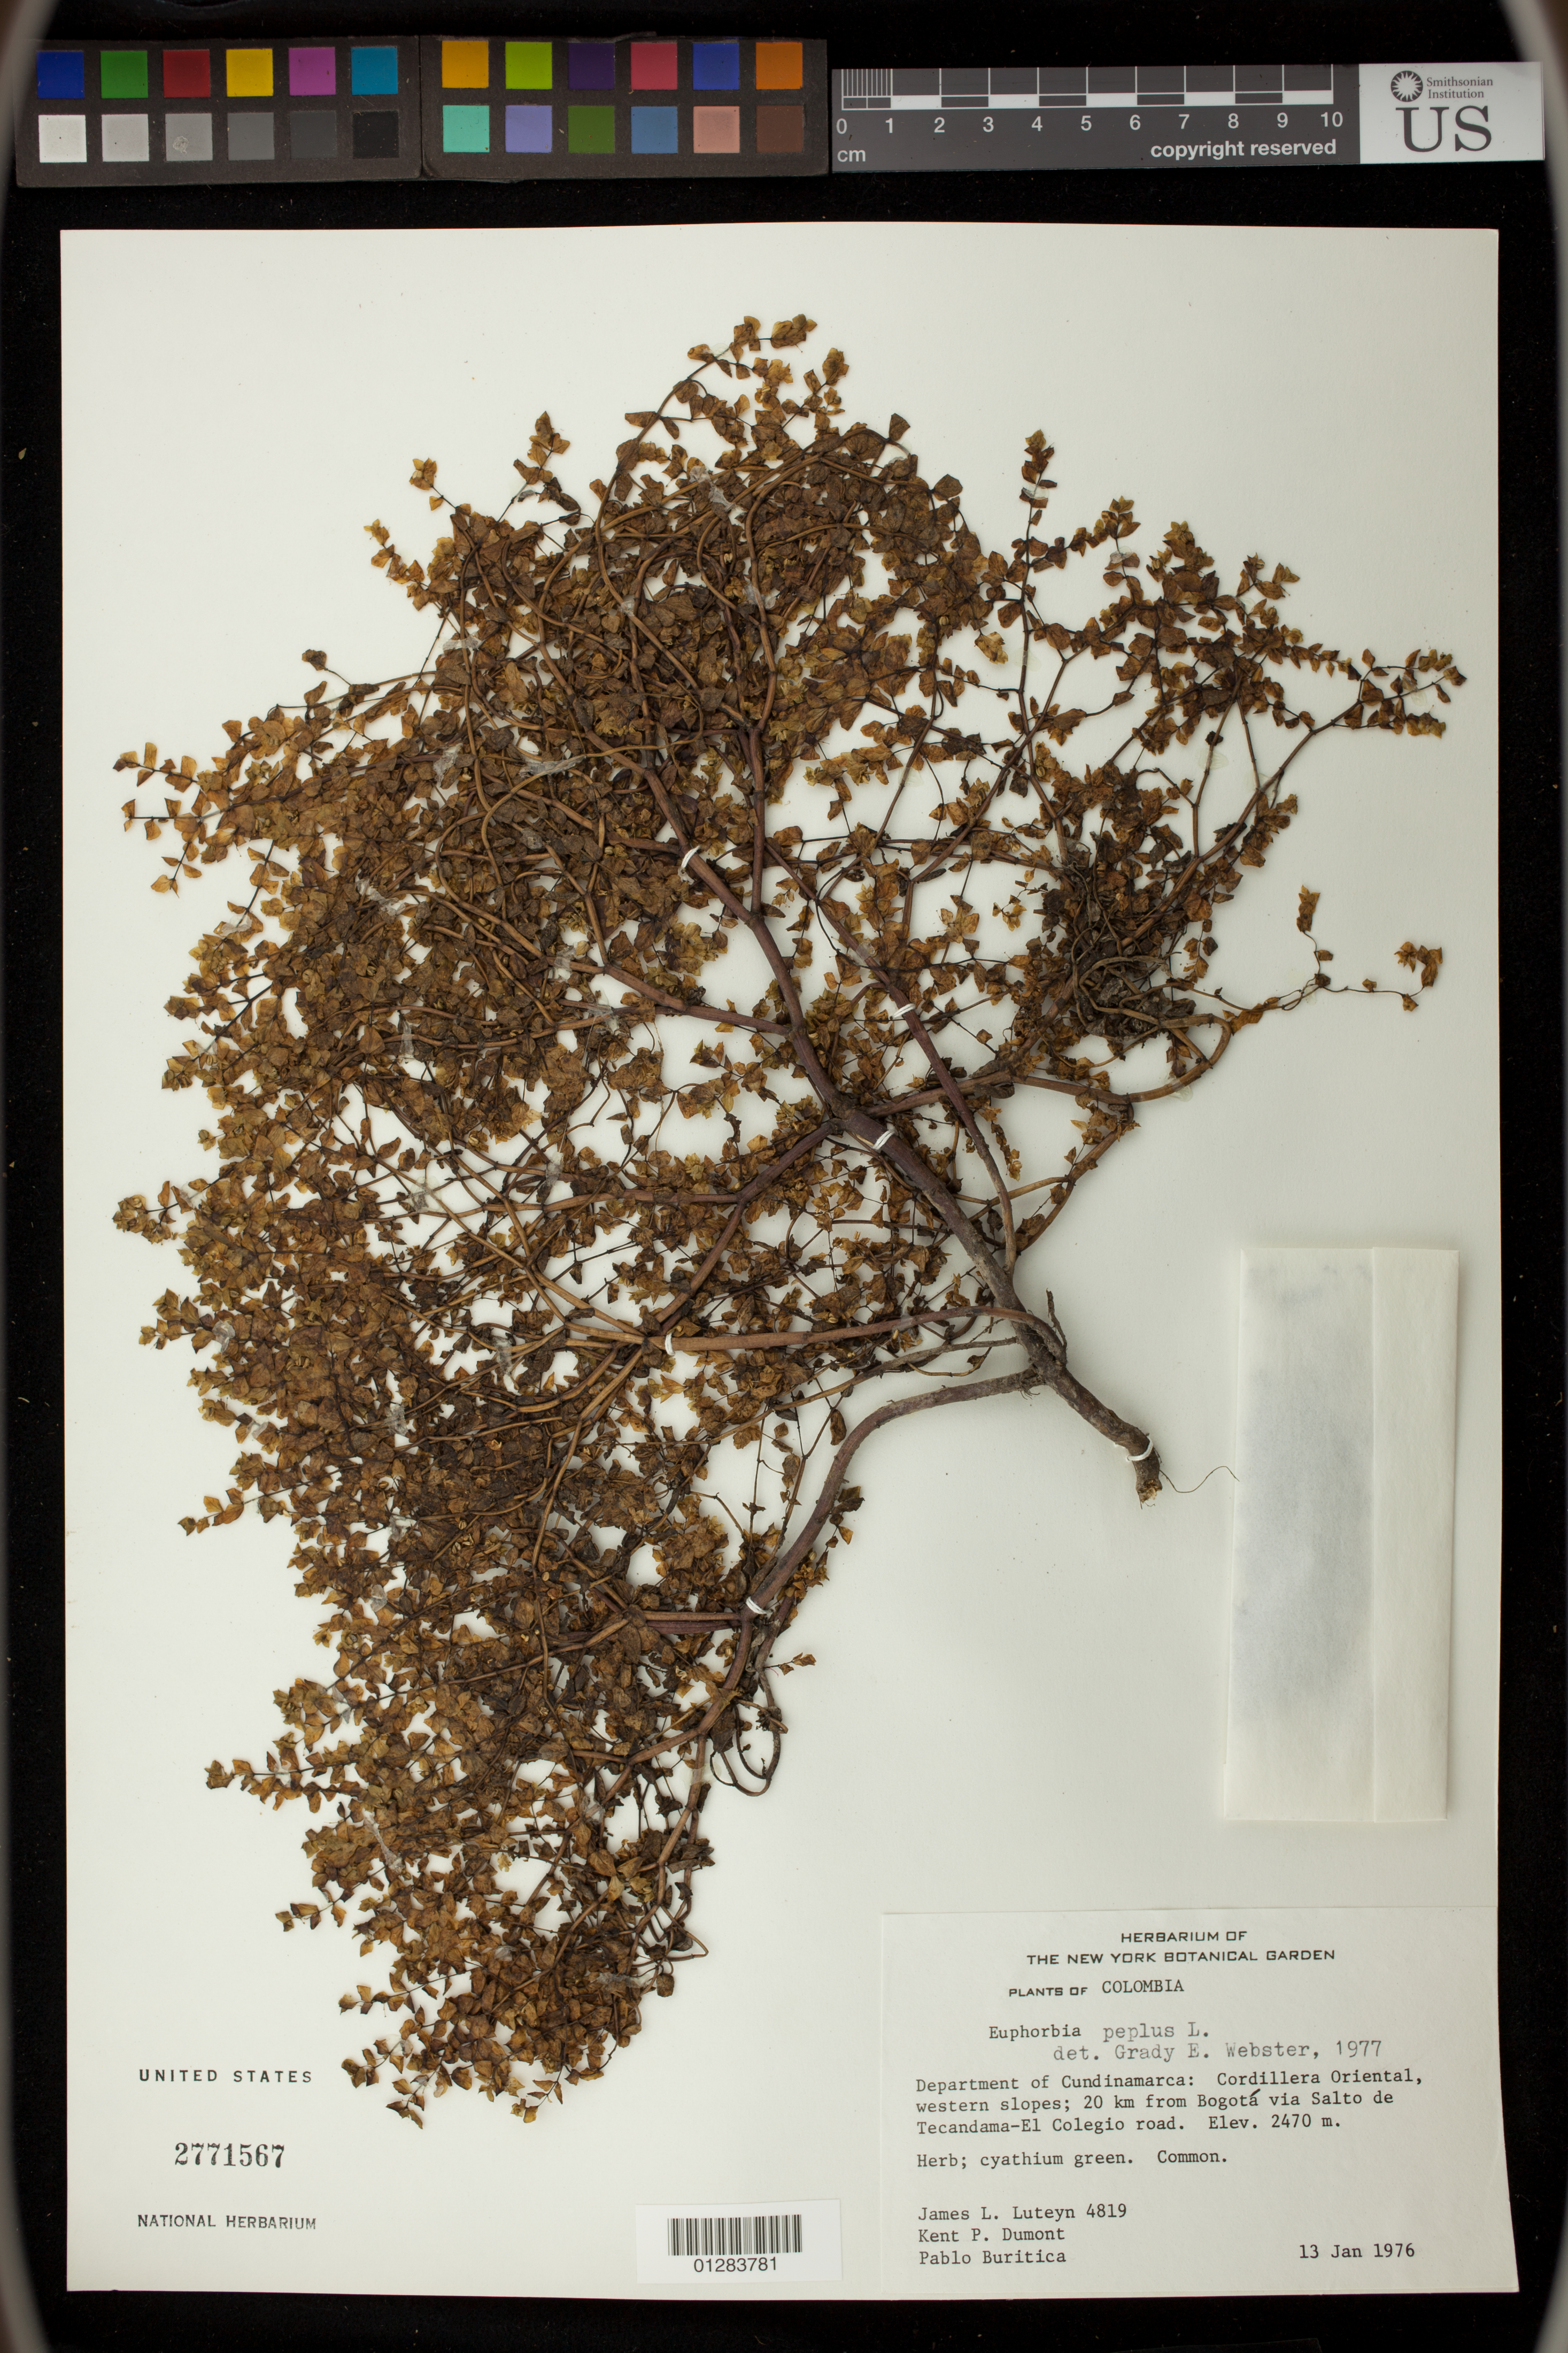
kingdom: Plantae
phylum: Tracheophyta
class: Magnoliopsida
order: Malpighiales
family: Euphorbiaceae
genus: Euphorbia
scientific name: Euphorbia peplus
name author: L.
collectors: J. L. Luteyn, K. P. Dumont & P. Buritica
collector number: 4819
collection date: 1976-01-13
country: Colombia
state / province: Cundinamarca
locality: Cordillera Oriental, western slopes; 20 km from Bogota via Salto de Tecandama-El Colegio road.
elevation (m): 2470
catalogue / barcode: US 2771567